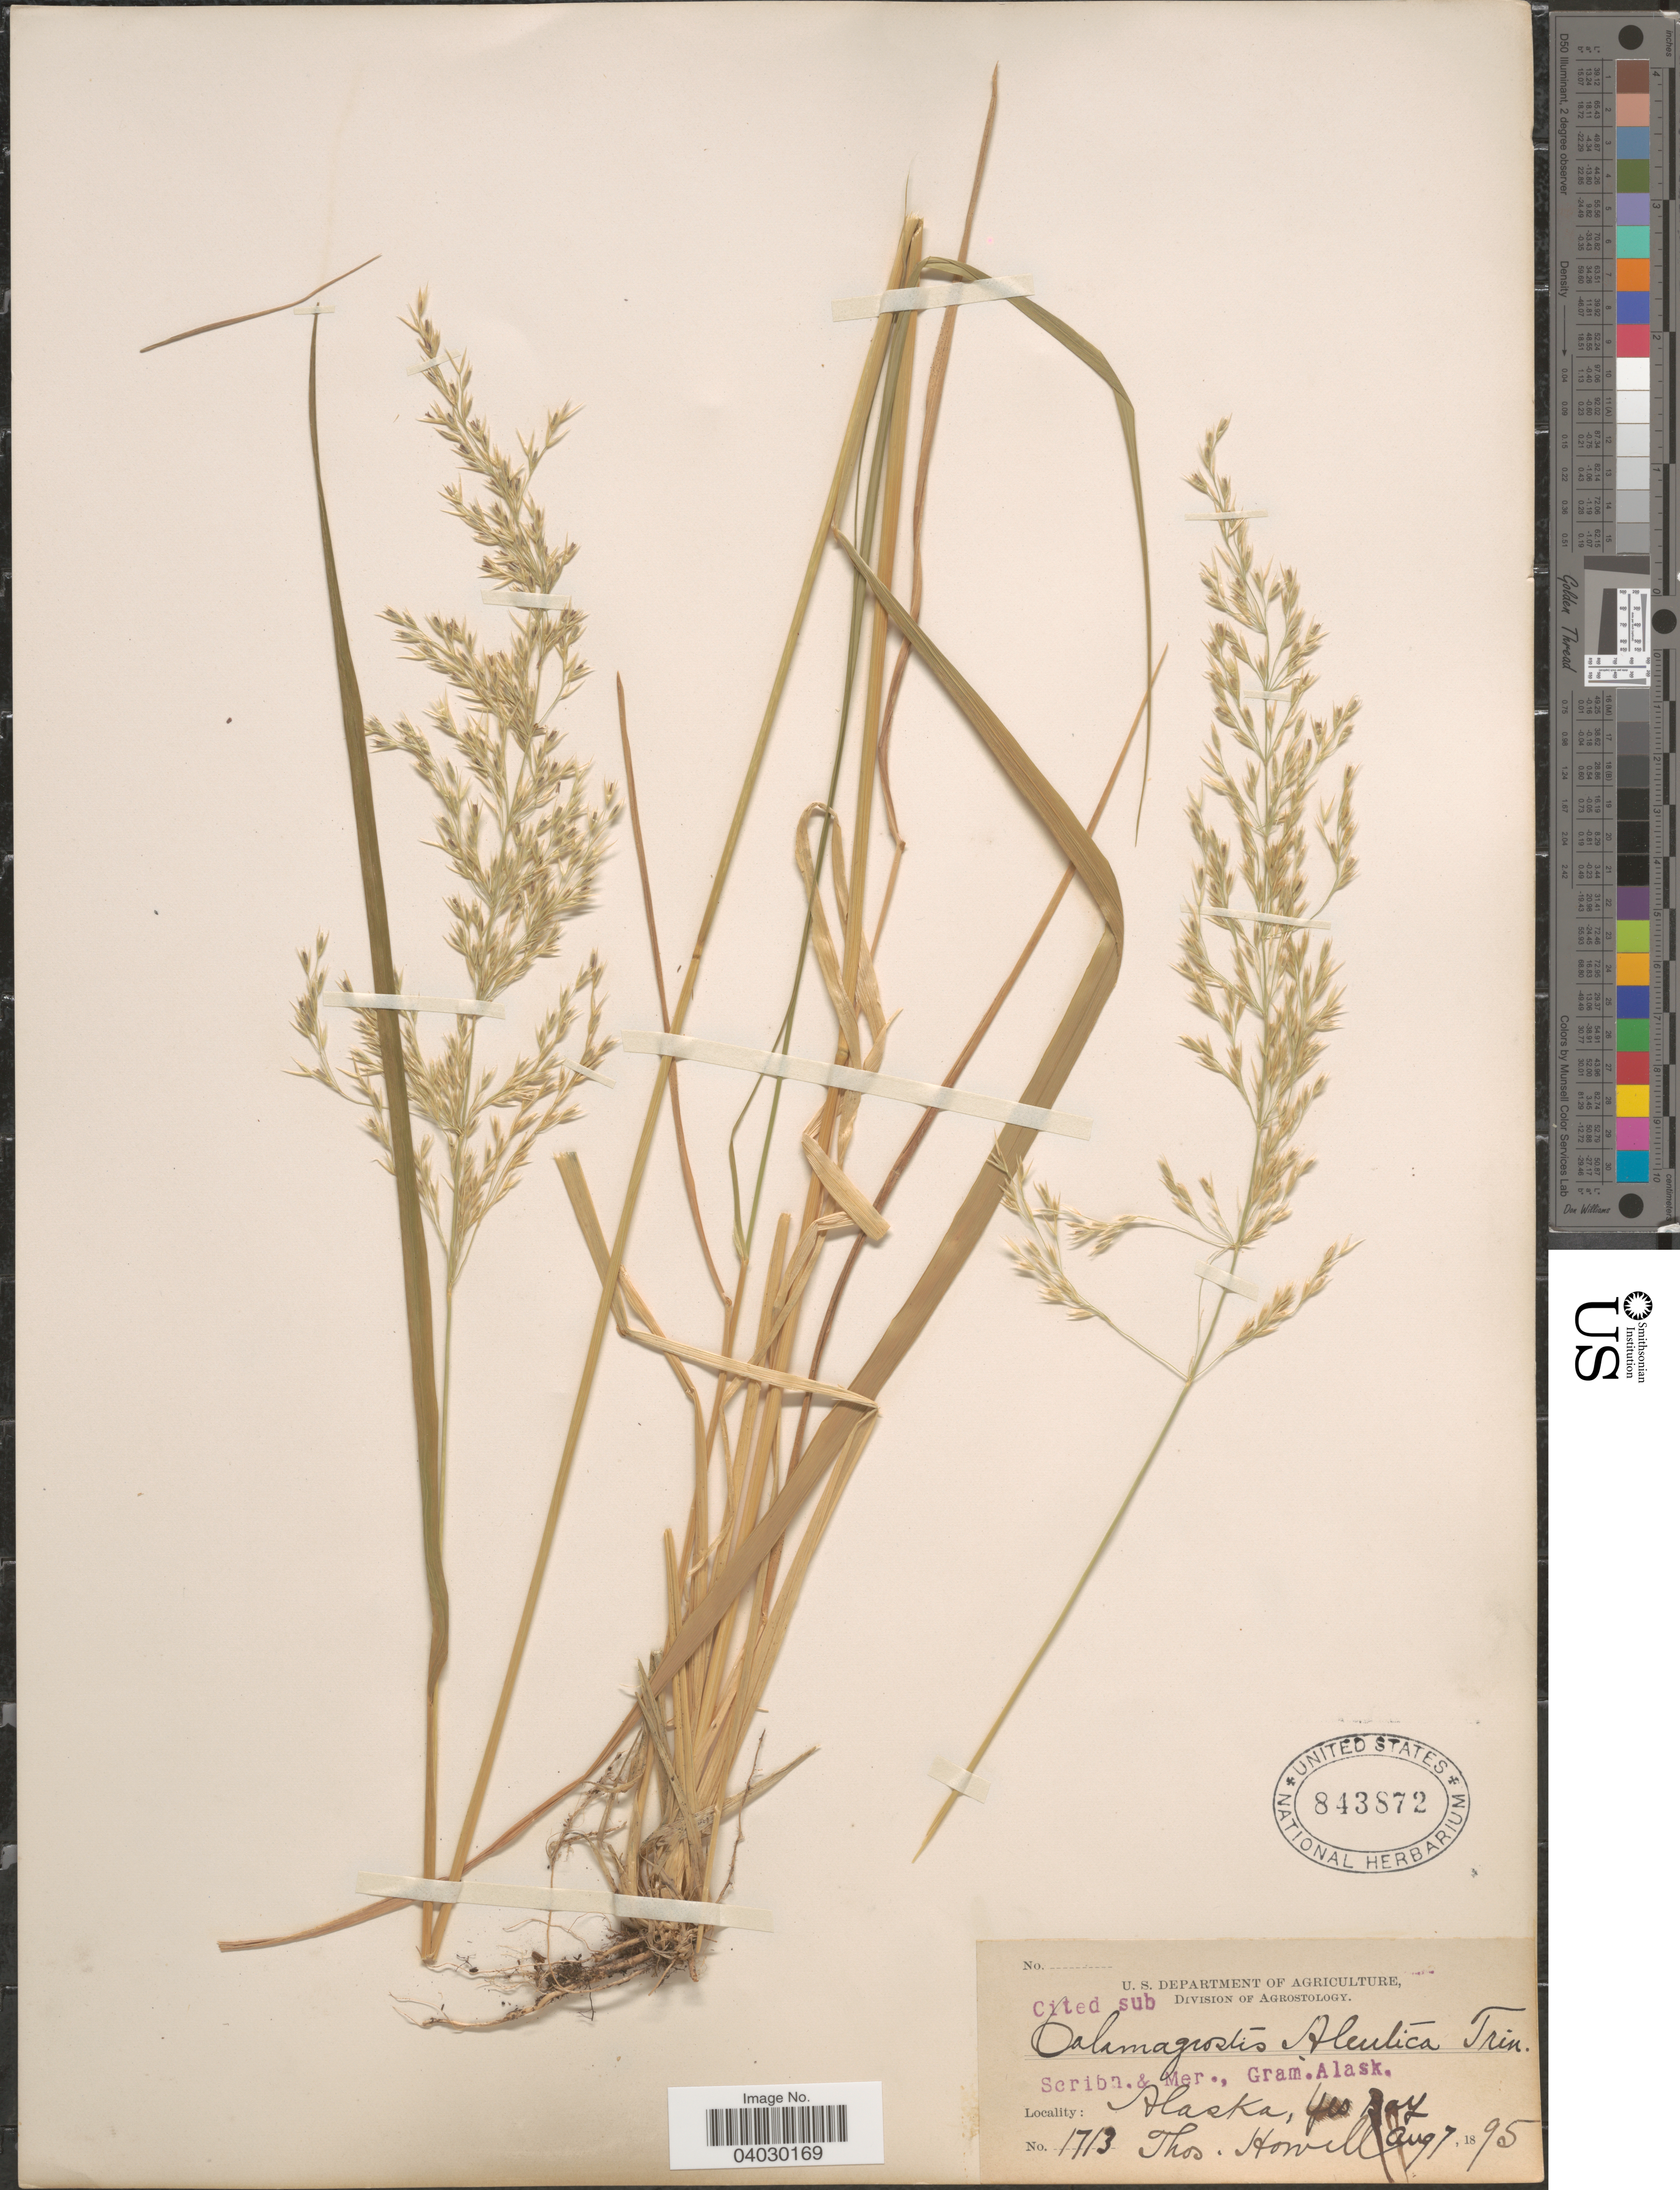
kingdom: Plantae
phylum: Tracheophyta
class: Liliopsida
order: Poales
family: Poaceae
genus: Calamagrostis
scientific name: Calamagrostis nutkaensis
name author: (J. Presl) Steud.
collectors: T. Howell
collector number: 1713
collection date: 1895-08-07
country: United States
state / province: Alaska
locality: Yes Bay.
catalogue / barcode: US 843872